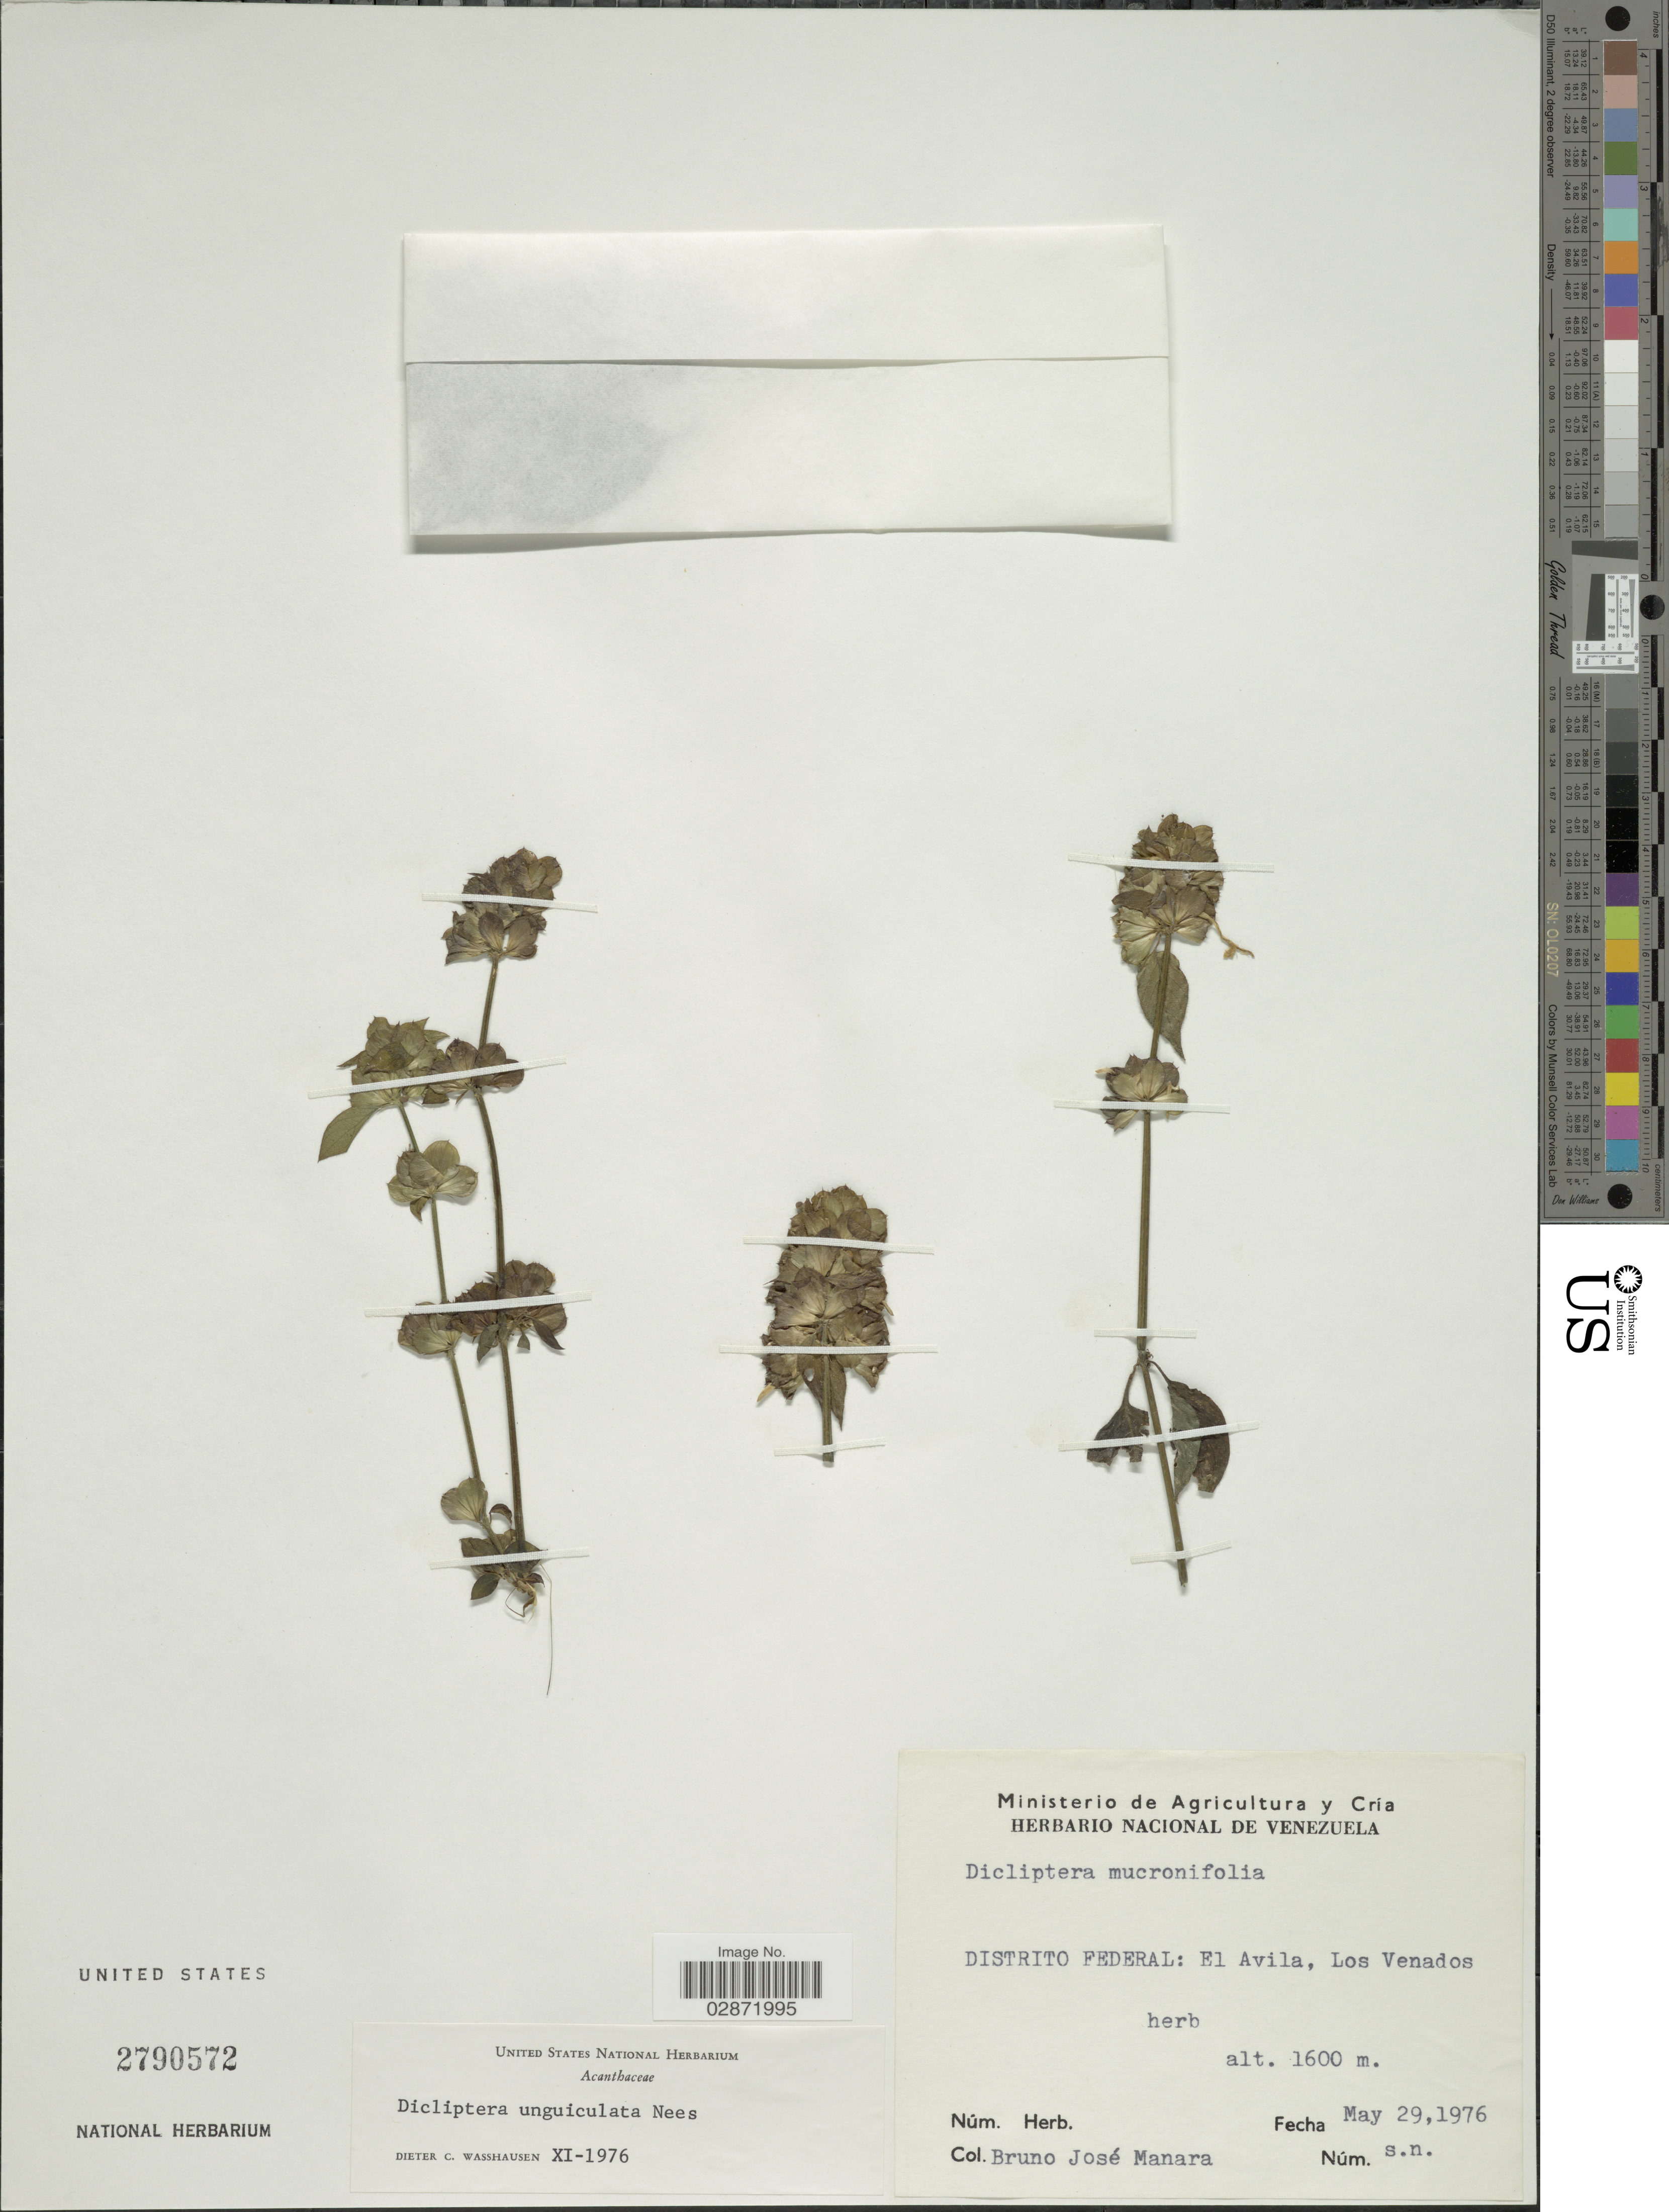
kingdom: Plantae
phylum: Tracheophyta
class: Magnoliopsida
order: Lamiales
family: Acanthaceae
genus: Dicliptera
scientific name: Dicliptera moritziana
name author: S. Schauer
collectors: B. Manara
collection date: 1976-05-29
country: Venezuela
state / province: Miranda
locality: Distrito Federal: El Avila, Los Venados.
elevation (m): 1600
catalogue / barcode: US 2790572